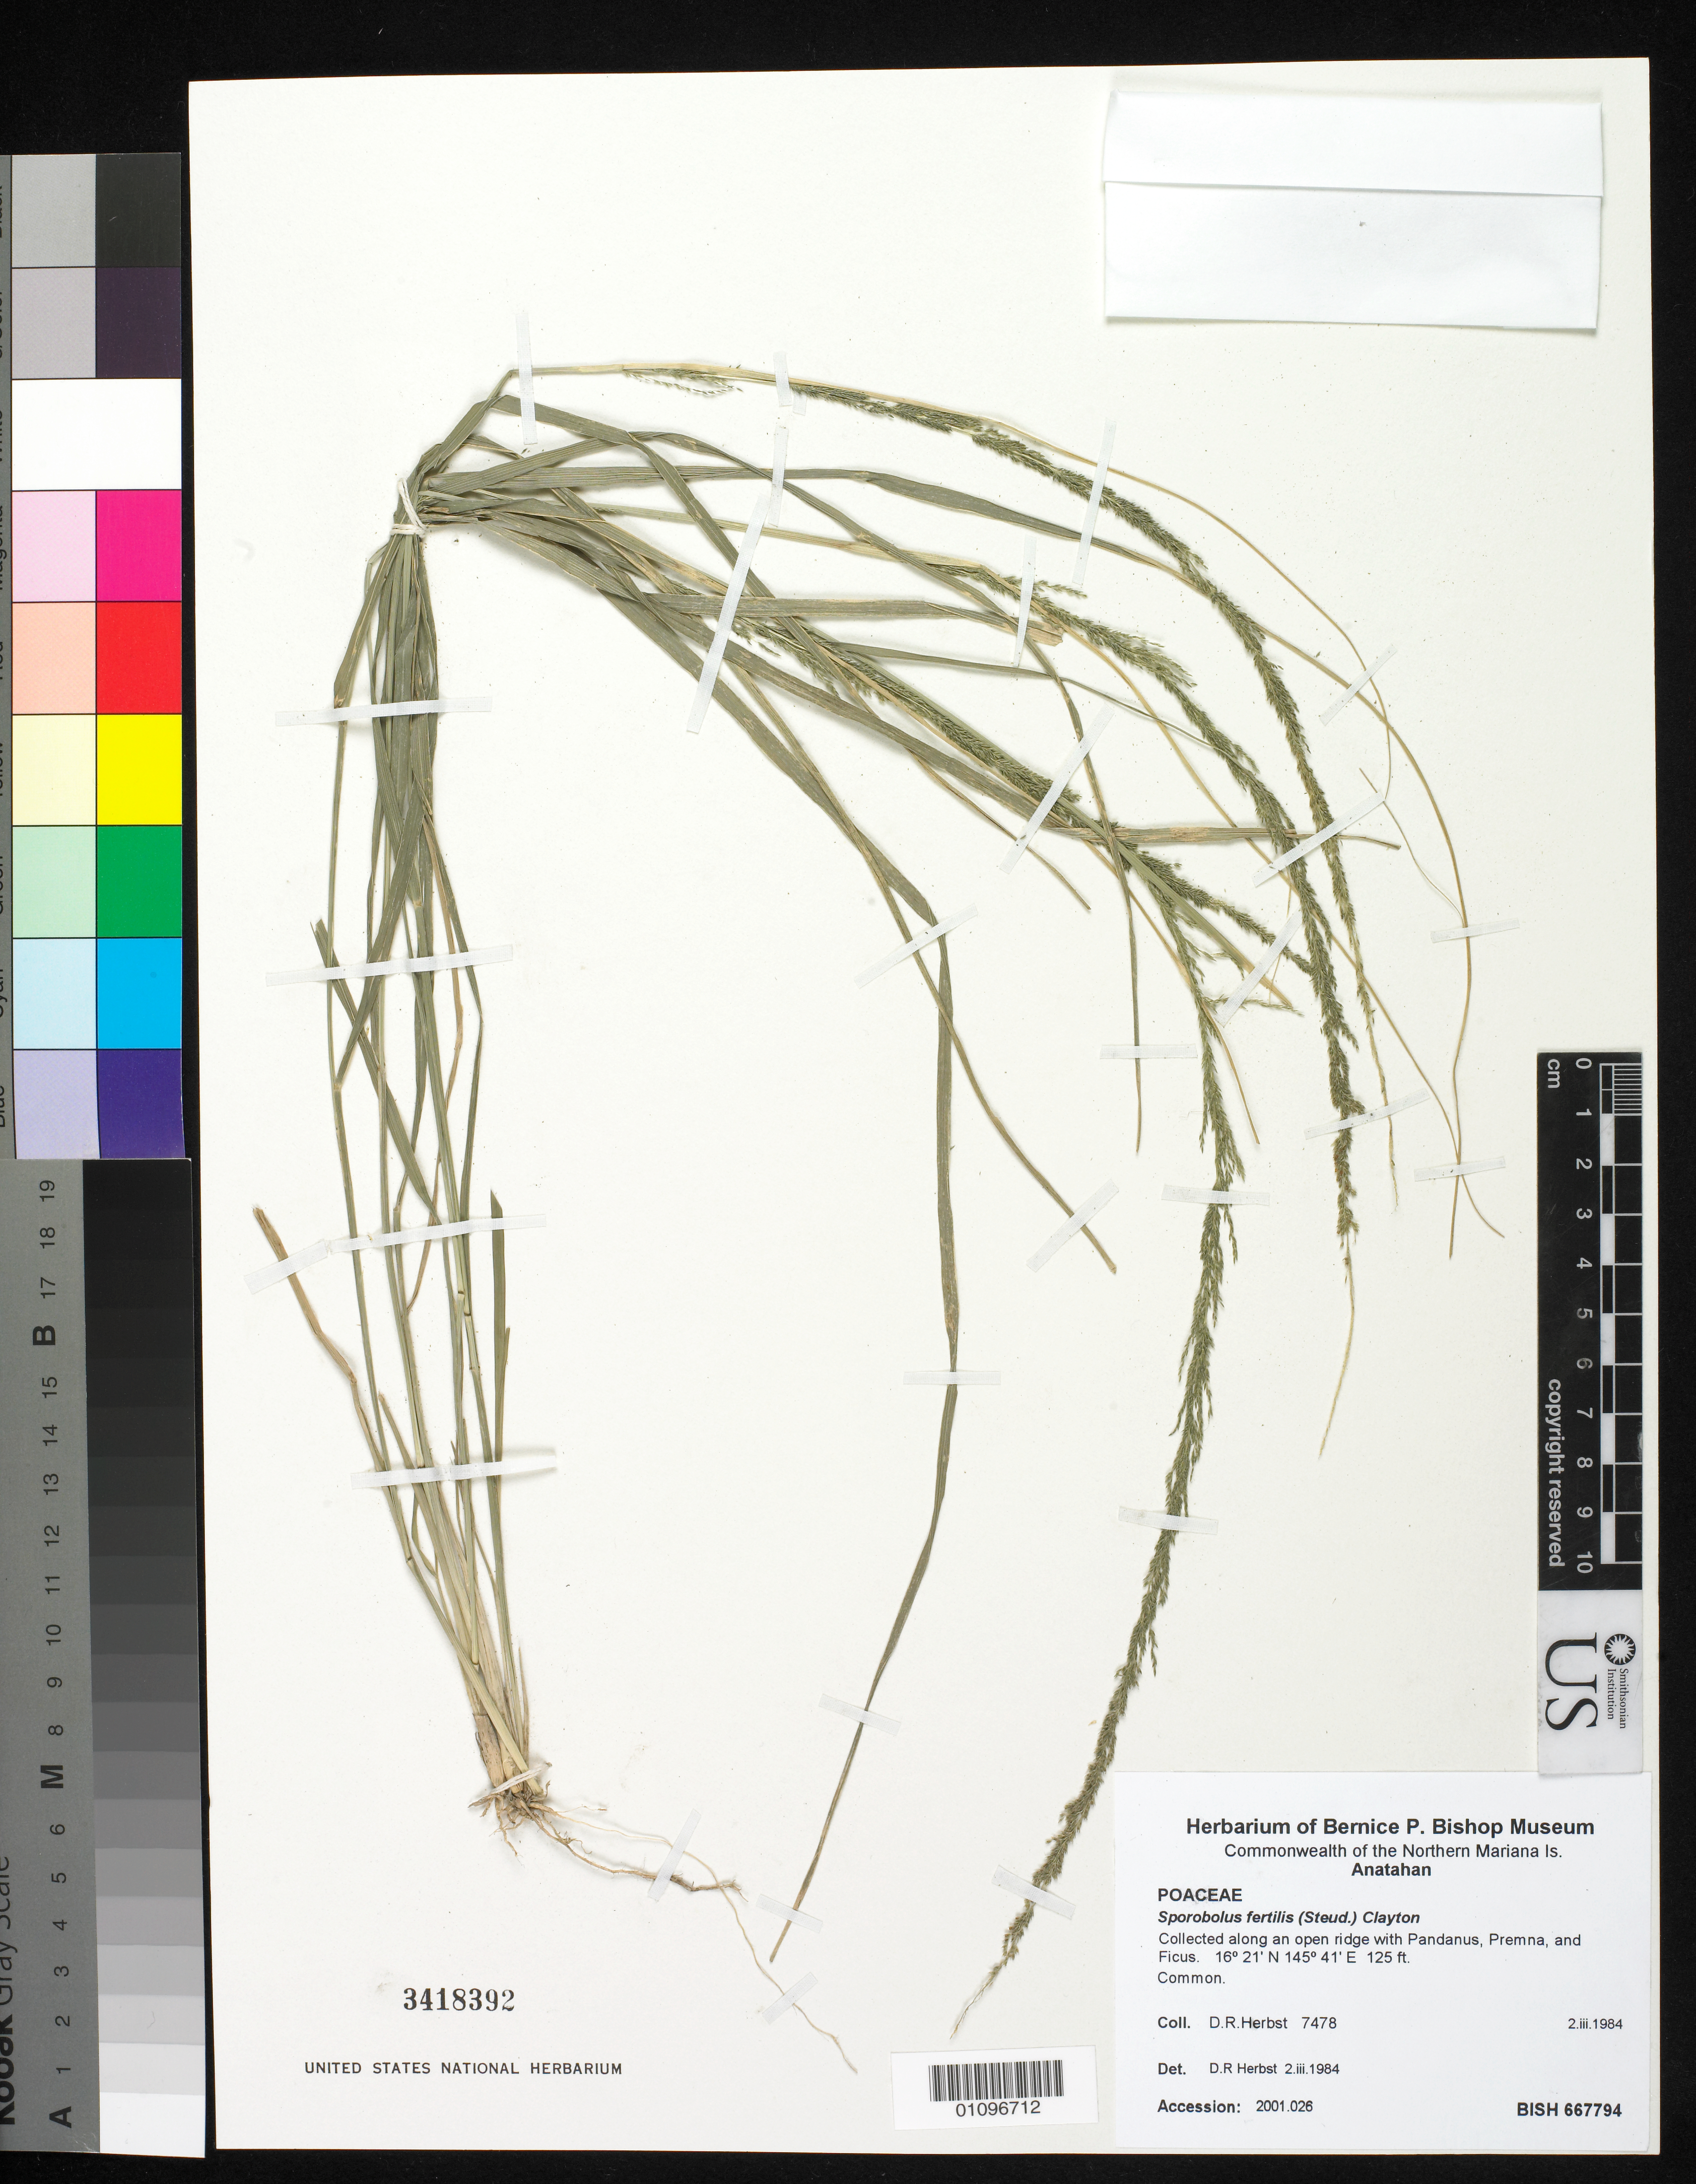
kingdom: Plantae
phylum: Tracheophyta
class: Liliopsida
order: Poales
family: Poaceae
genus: Sporobolus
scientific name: Sporobolus fertilis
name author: (Steud.) Clayton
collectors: D. R. Herbst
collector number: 7478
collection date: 1984-03-02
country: Northern Mariana Islands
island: Anatahan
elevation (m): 38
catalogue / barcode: US 3418392